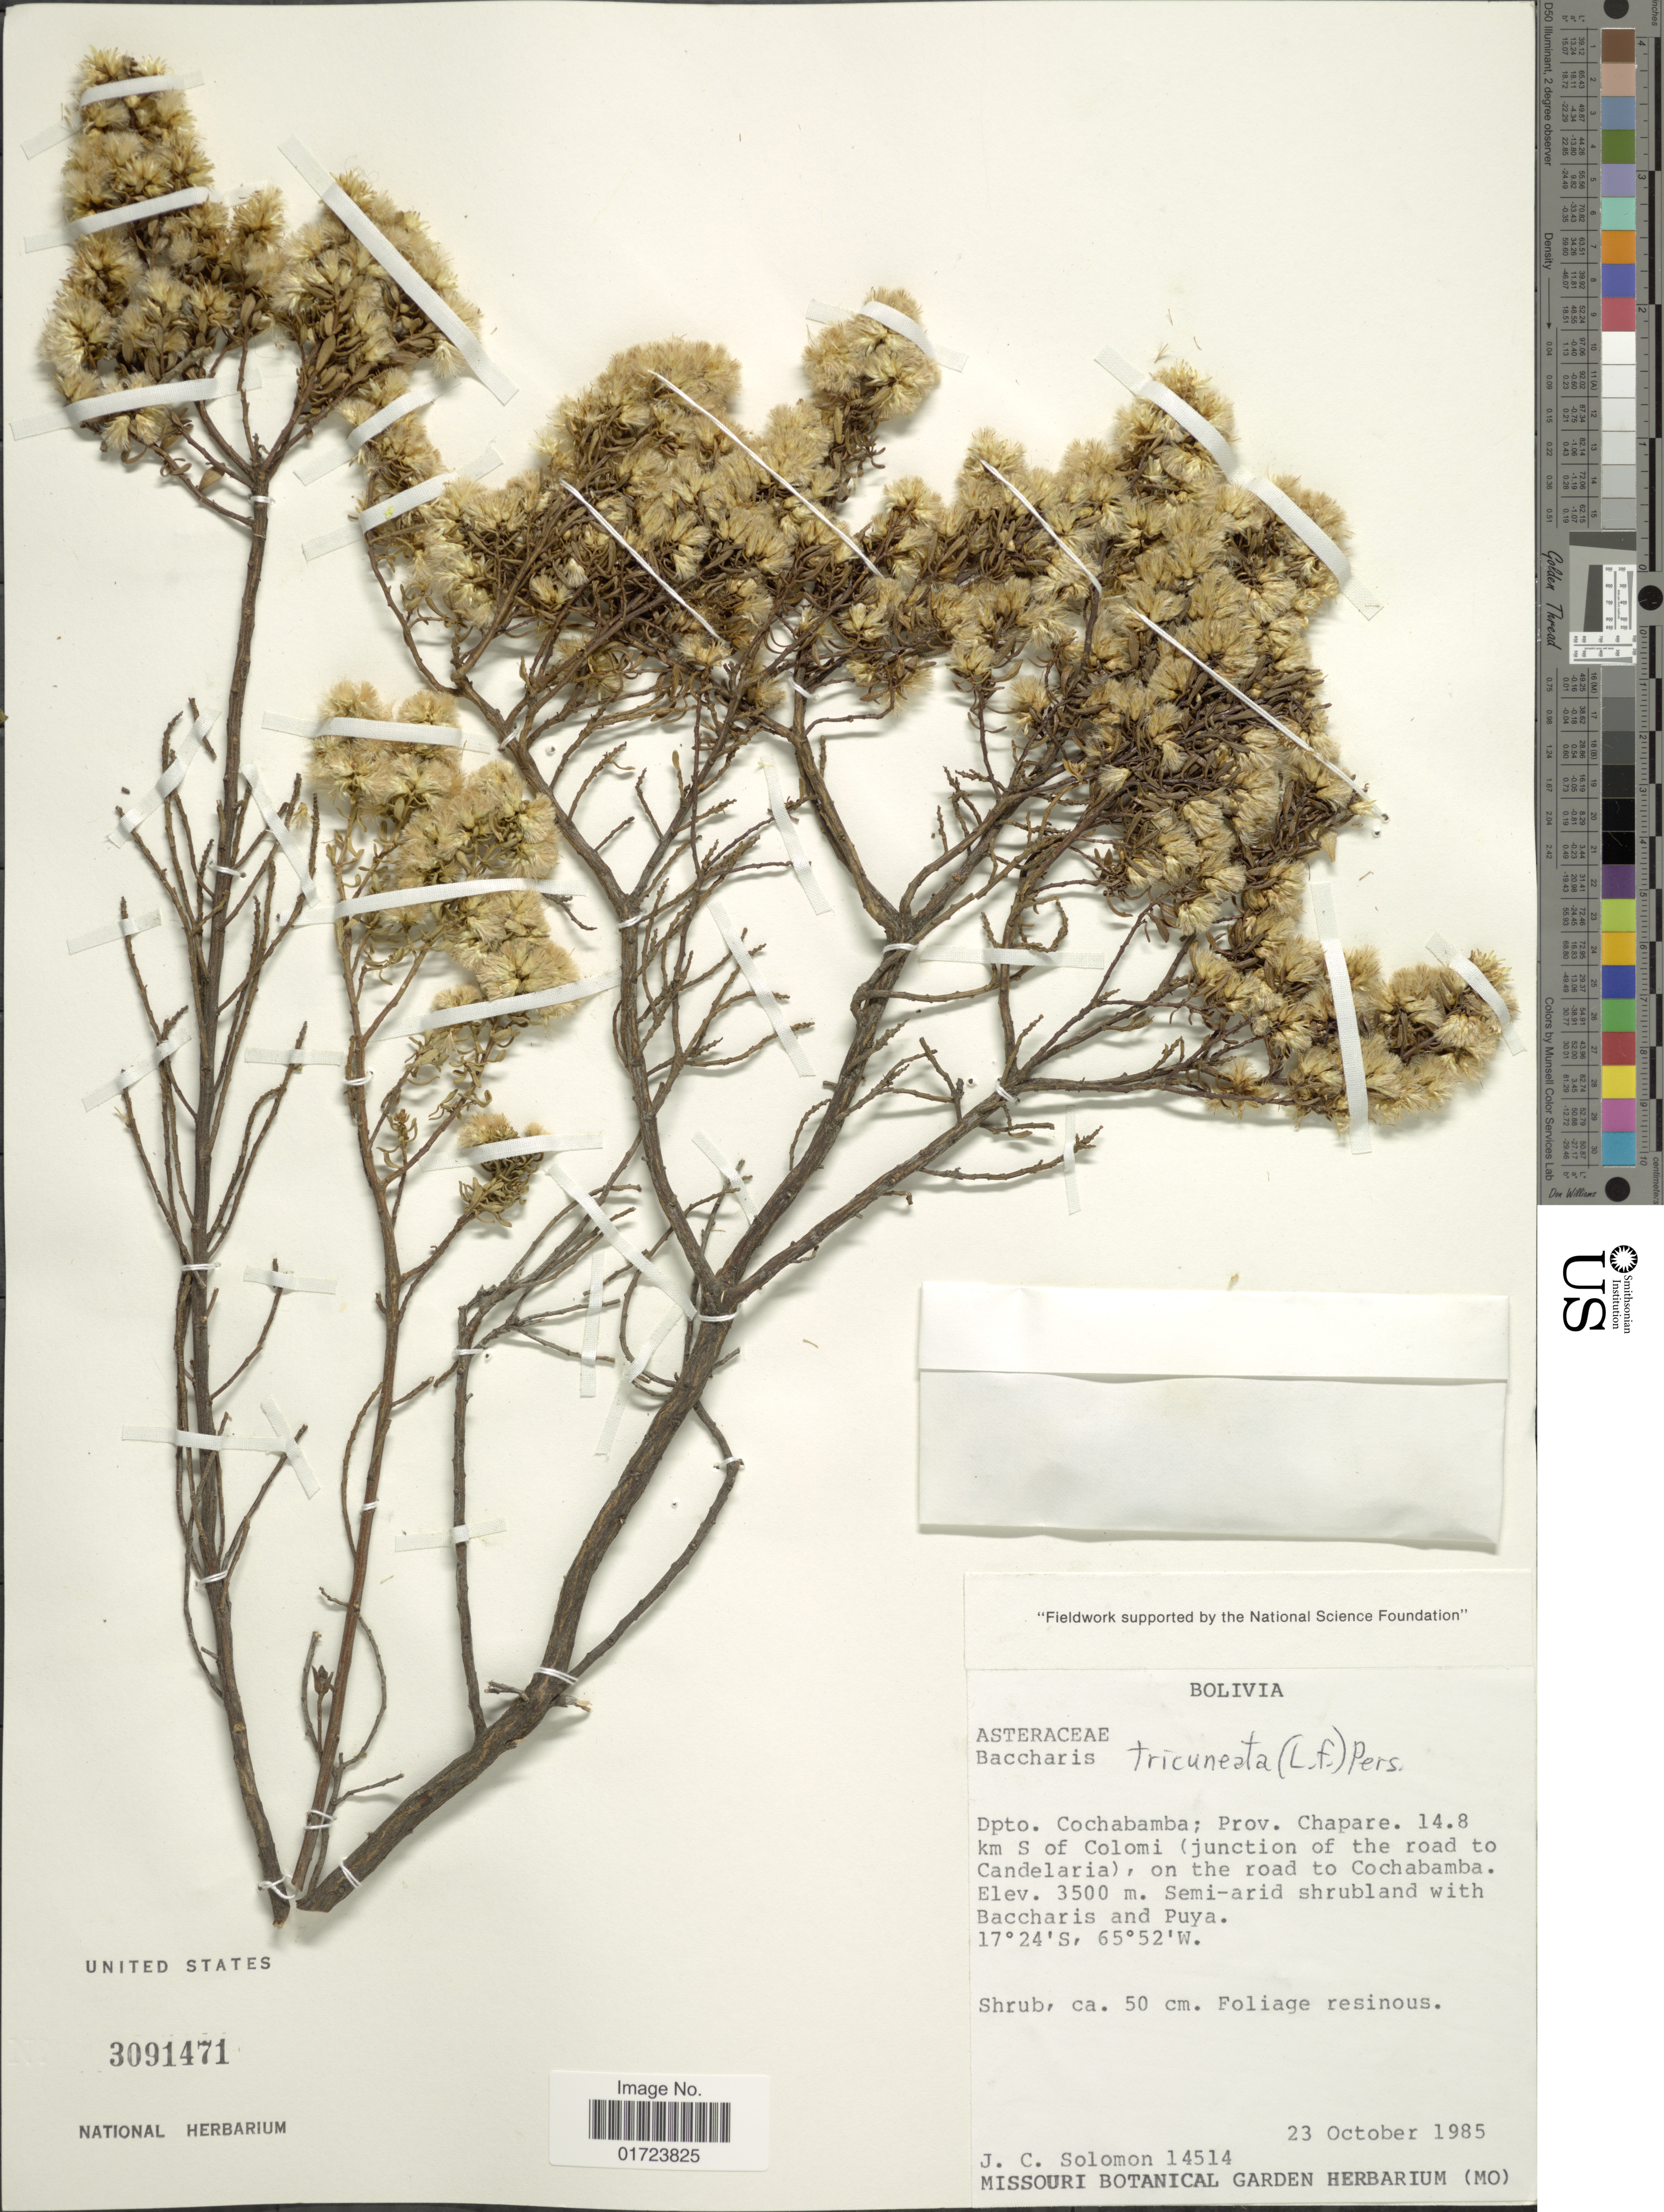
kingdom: Plantae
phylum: Tracheophyta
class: Magnoliopsida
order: Asterales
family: Asteraceae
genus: Baccharis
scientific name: Baccharis tricuneata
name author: (L. f.) Pers.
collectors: J. C. Solomon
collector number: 14514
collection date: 1985-10-23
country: Bolivia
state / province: Cochabamba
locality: Dpto. Cochabamba; Prov. Chapare. 14.8 km S of Colomi (junction of the road to Candelaria), on the road to Cochabamba.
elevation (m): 3500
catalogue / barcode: US 3091471